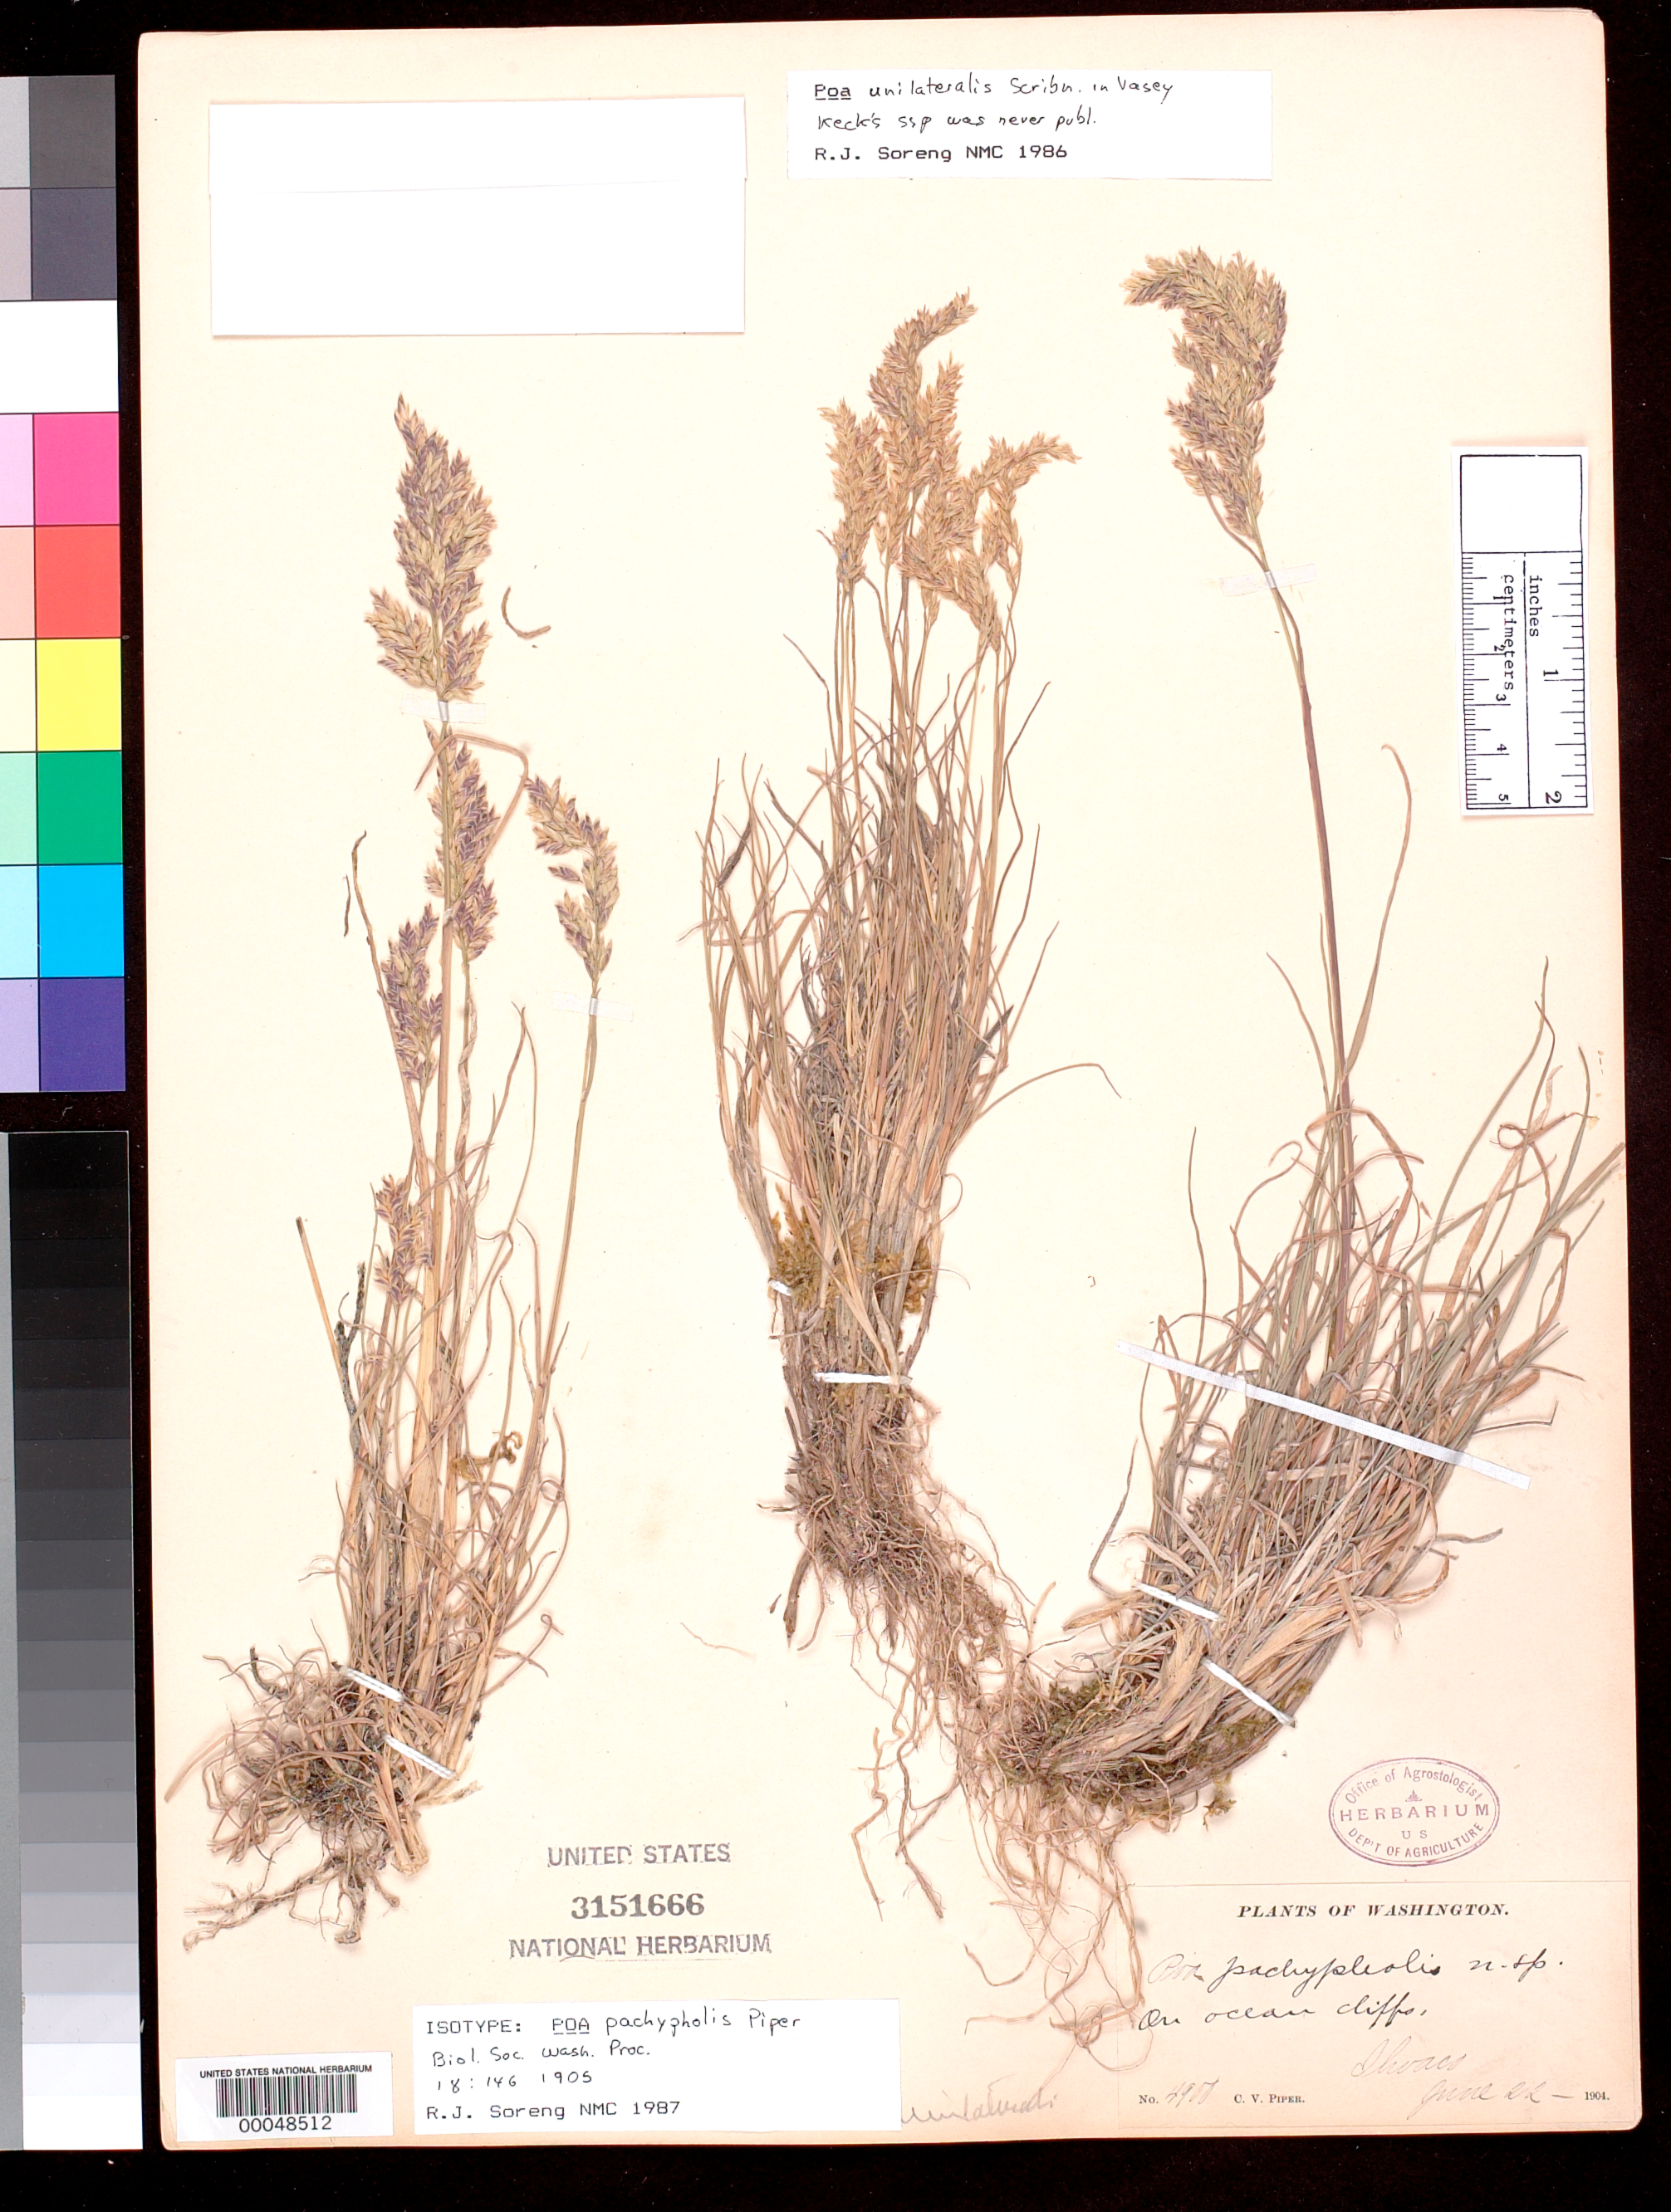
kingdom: Plantae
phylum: Tracheophyta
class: Liliopsida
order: Poales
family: Poaceae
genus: Poa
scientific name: Poa pachypholis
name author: Piper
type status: Isotype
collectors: C. V. Piper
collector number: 4900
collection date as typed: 22 Jun 1904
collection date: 1904-06-22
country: United States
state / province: Washington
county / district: Pacific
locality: Ilwaco.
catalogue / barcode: US 3151666